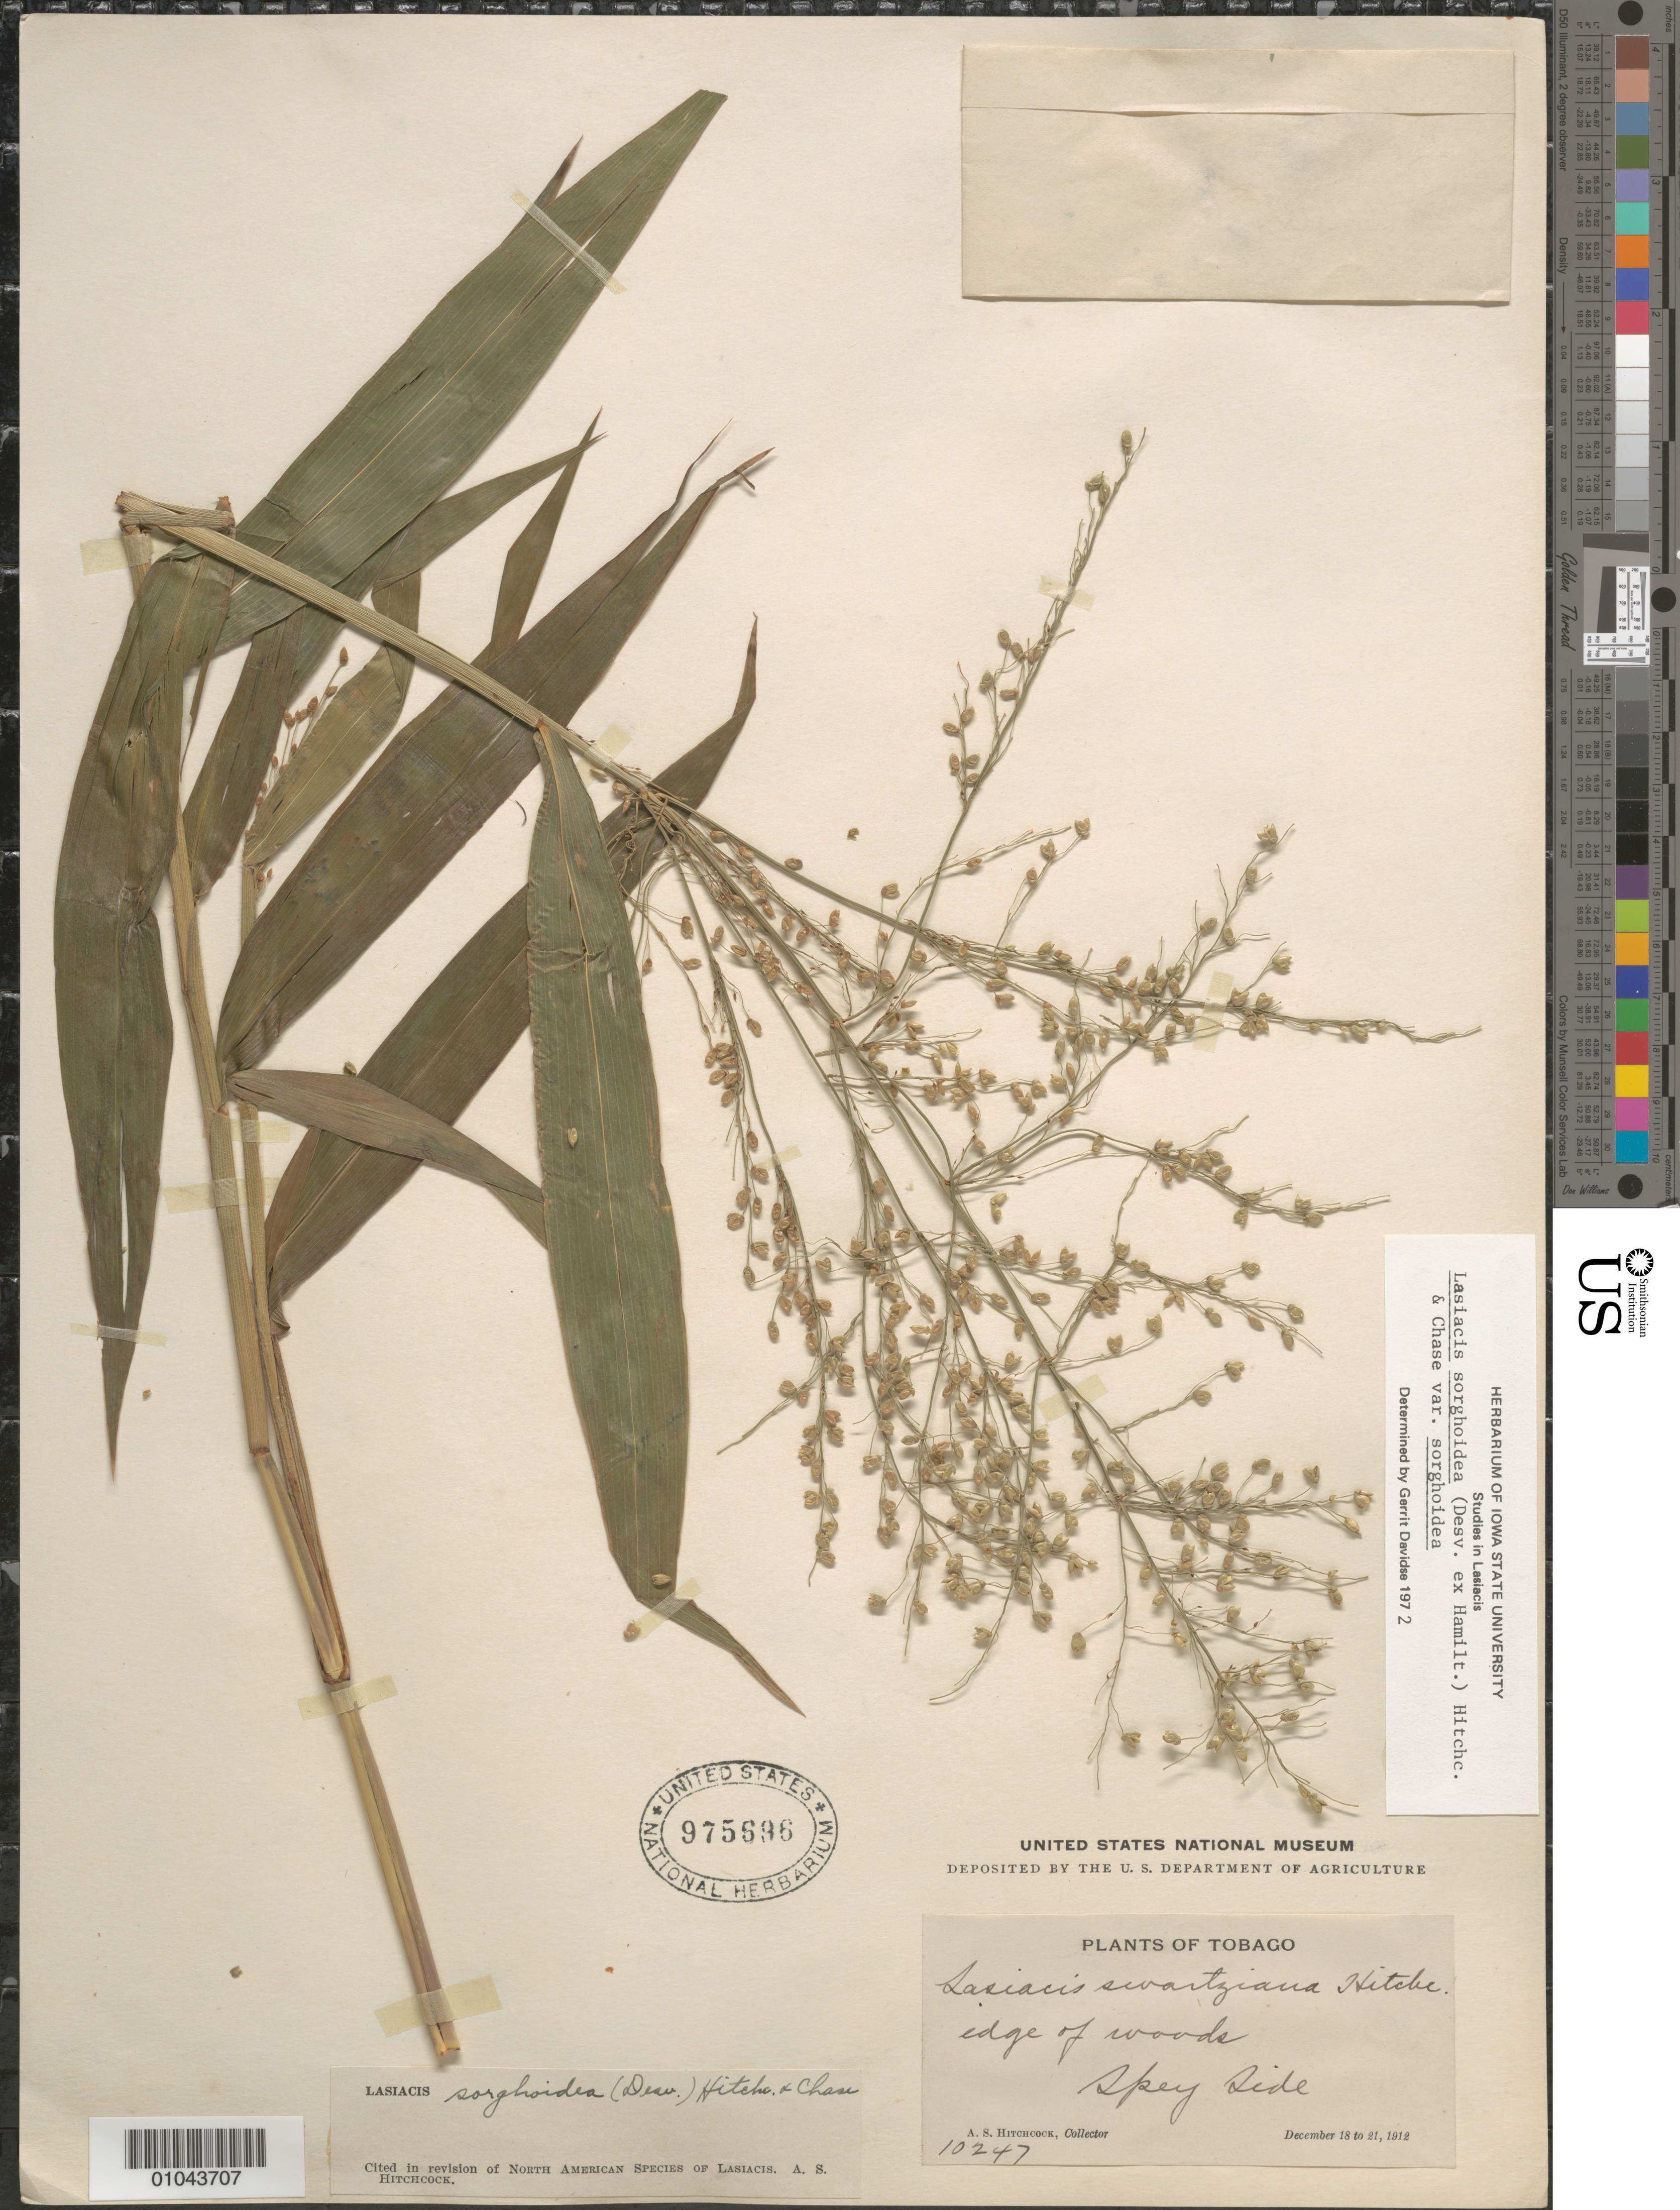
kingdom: Plantae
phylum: Tracheophyta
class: Liliopsida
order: Poales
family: Poaceae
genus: Lasiacis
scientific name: Lasiacis sorghoidea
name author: (Desv. ex Ham.) Hitchc. & Chase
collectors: A. S. Hitchcock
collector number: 10247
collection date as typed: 18 Dec 1912 to 21 Dec 1912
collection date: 1912-12-18/1912-12-21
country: Trinidad and Tobago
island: Tobago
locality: edge of woods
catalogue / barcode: US 975696